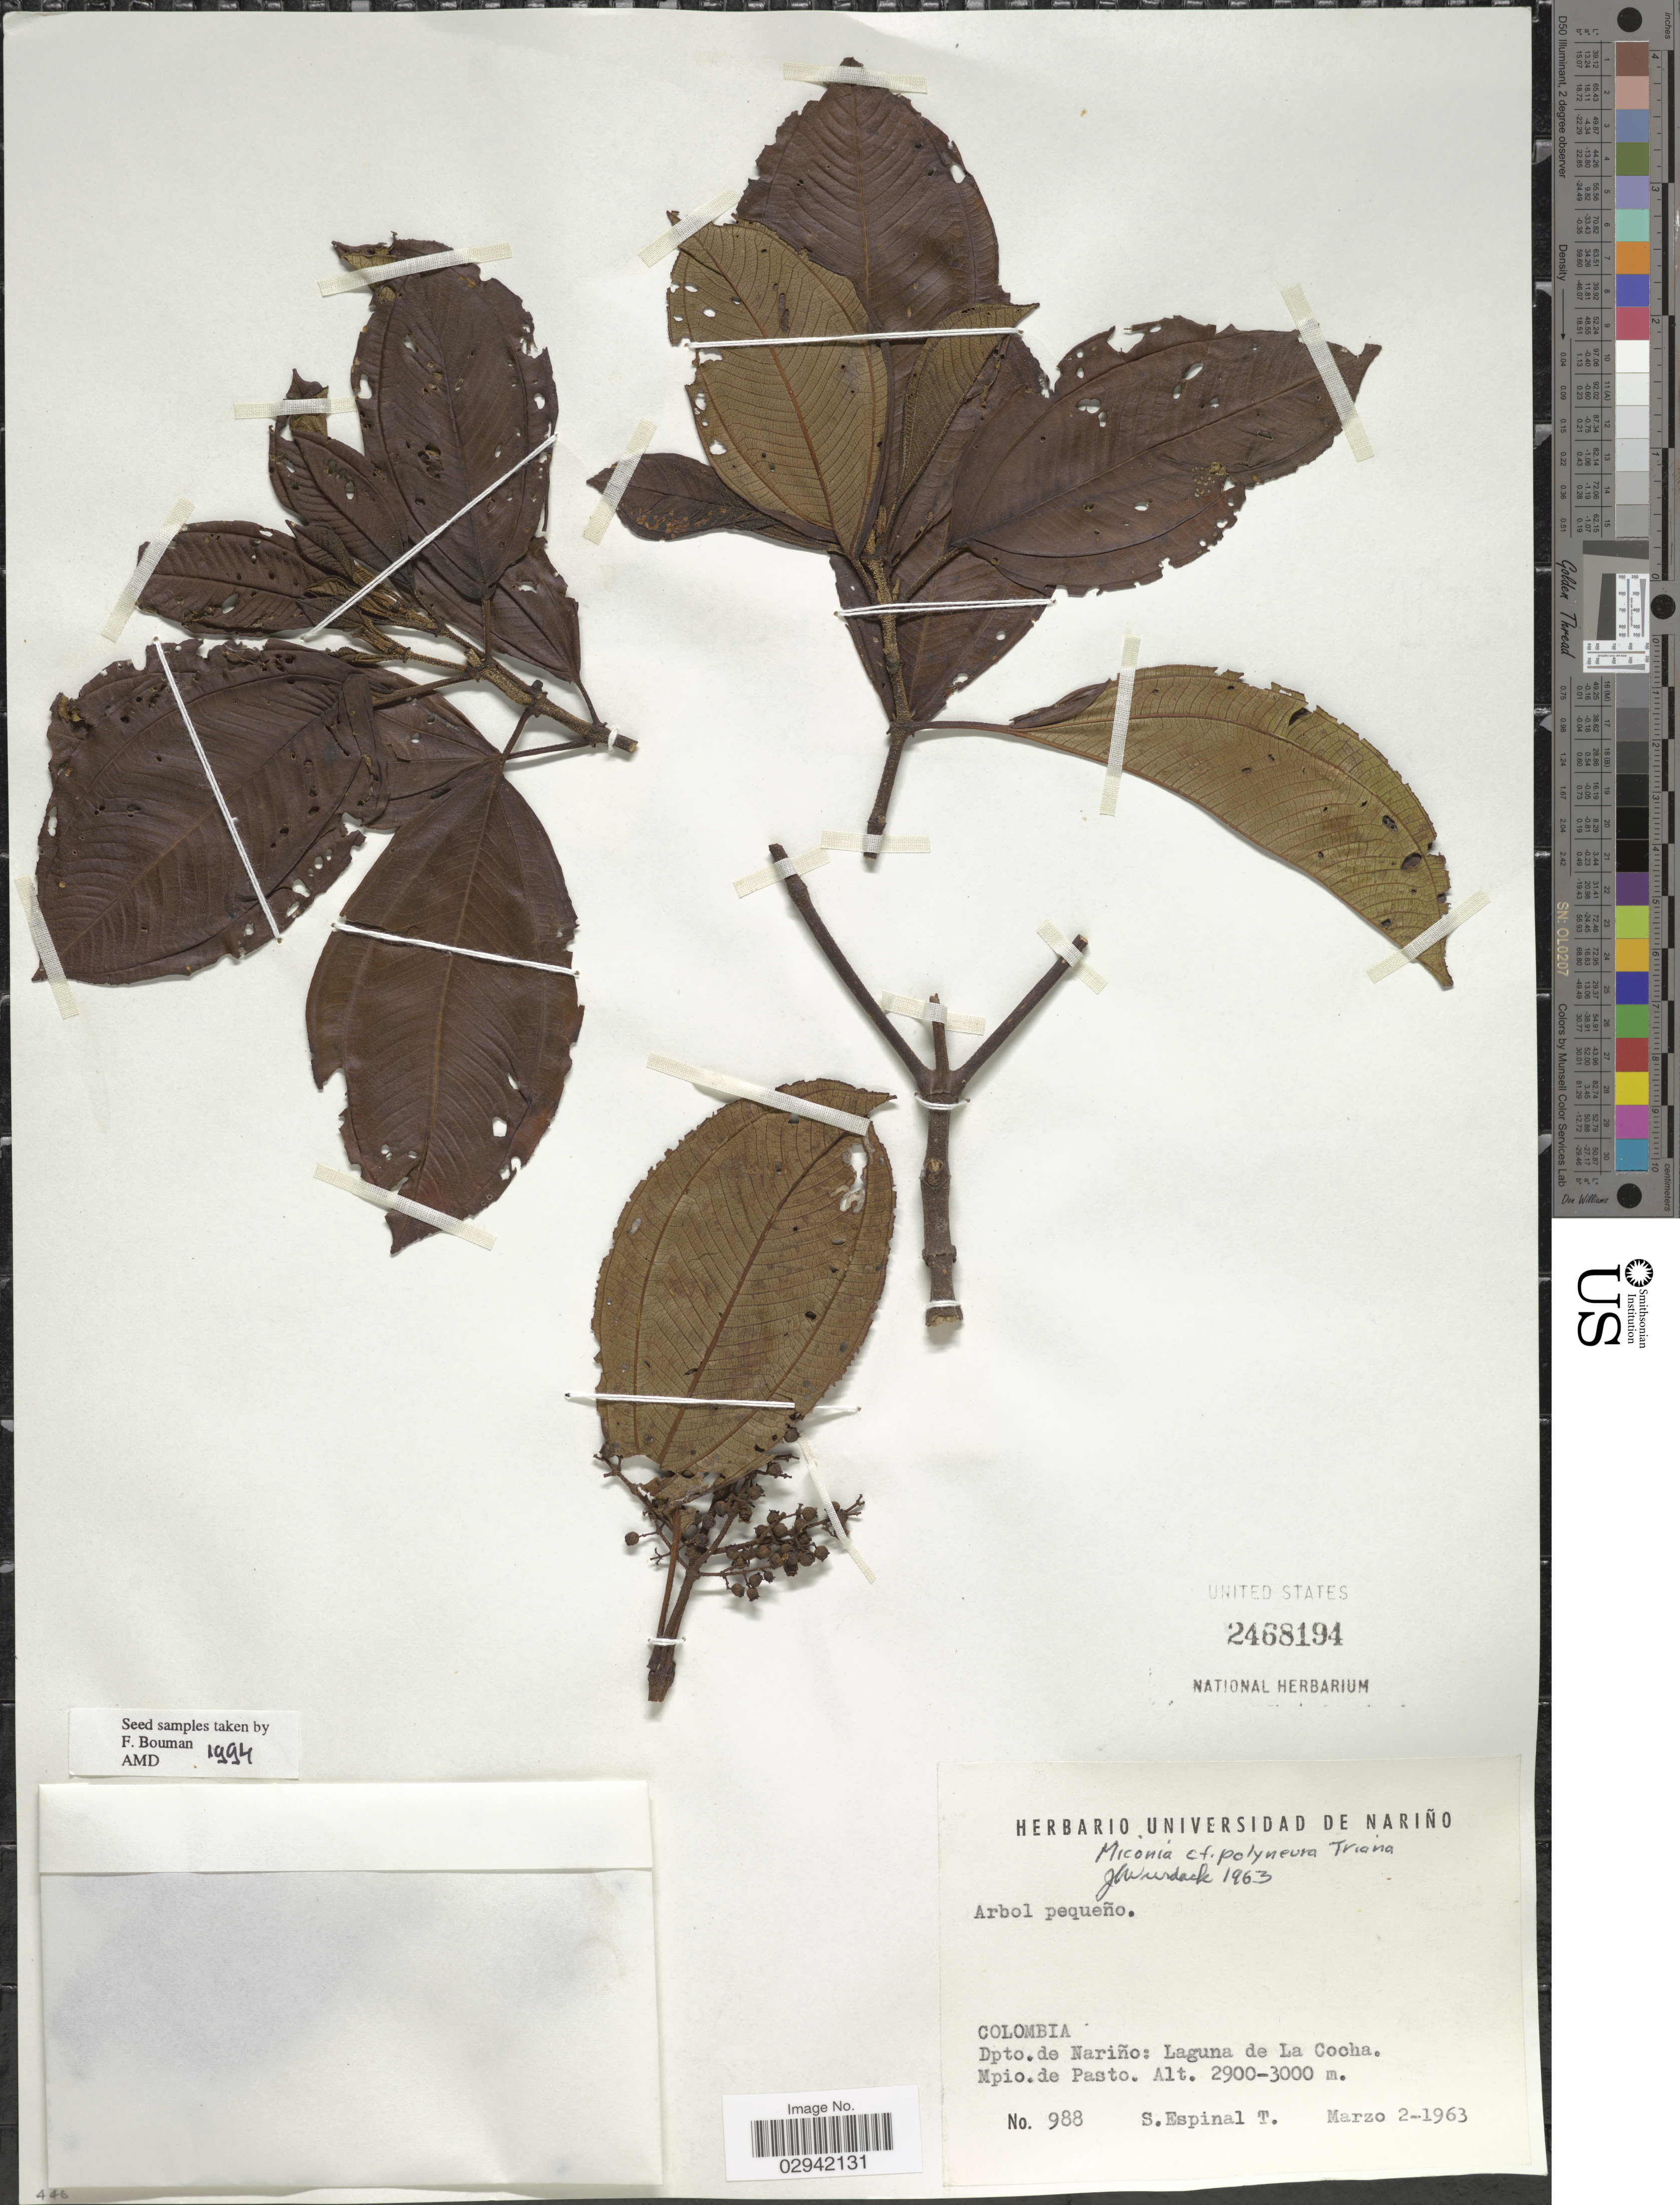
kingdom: Plantae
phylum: Tracheophyta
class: Magnoliopsida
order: Myrtales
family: Melastomataceae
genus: Miconia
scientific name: Miconia polyneura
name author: Triana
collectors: S. Espinal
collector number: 988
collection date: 1963-03-02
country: Colombia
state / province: Nariño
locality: Dpto. de Nariño: Laguna de La Cocha. Mpio. de Pasto.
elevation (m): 2900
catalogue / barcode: US 2468194